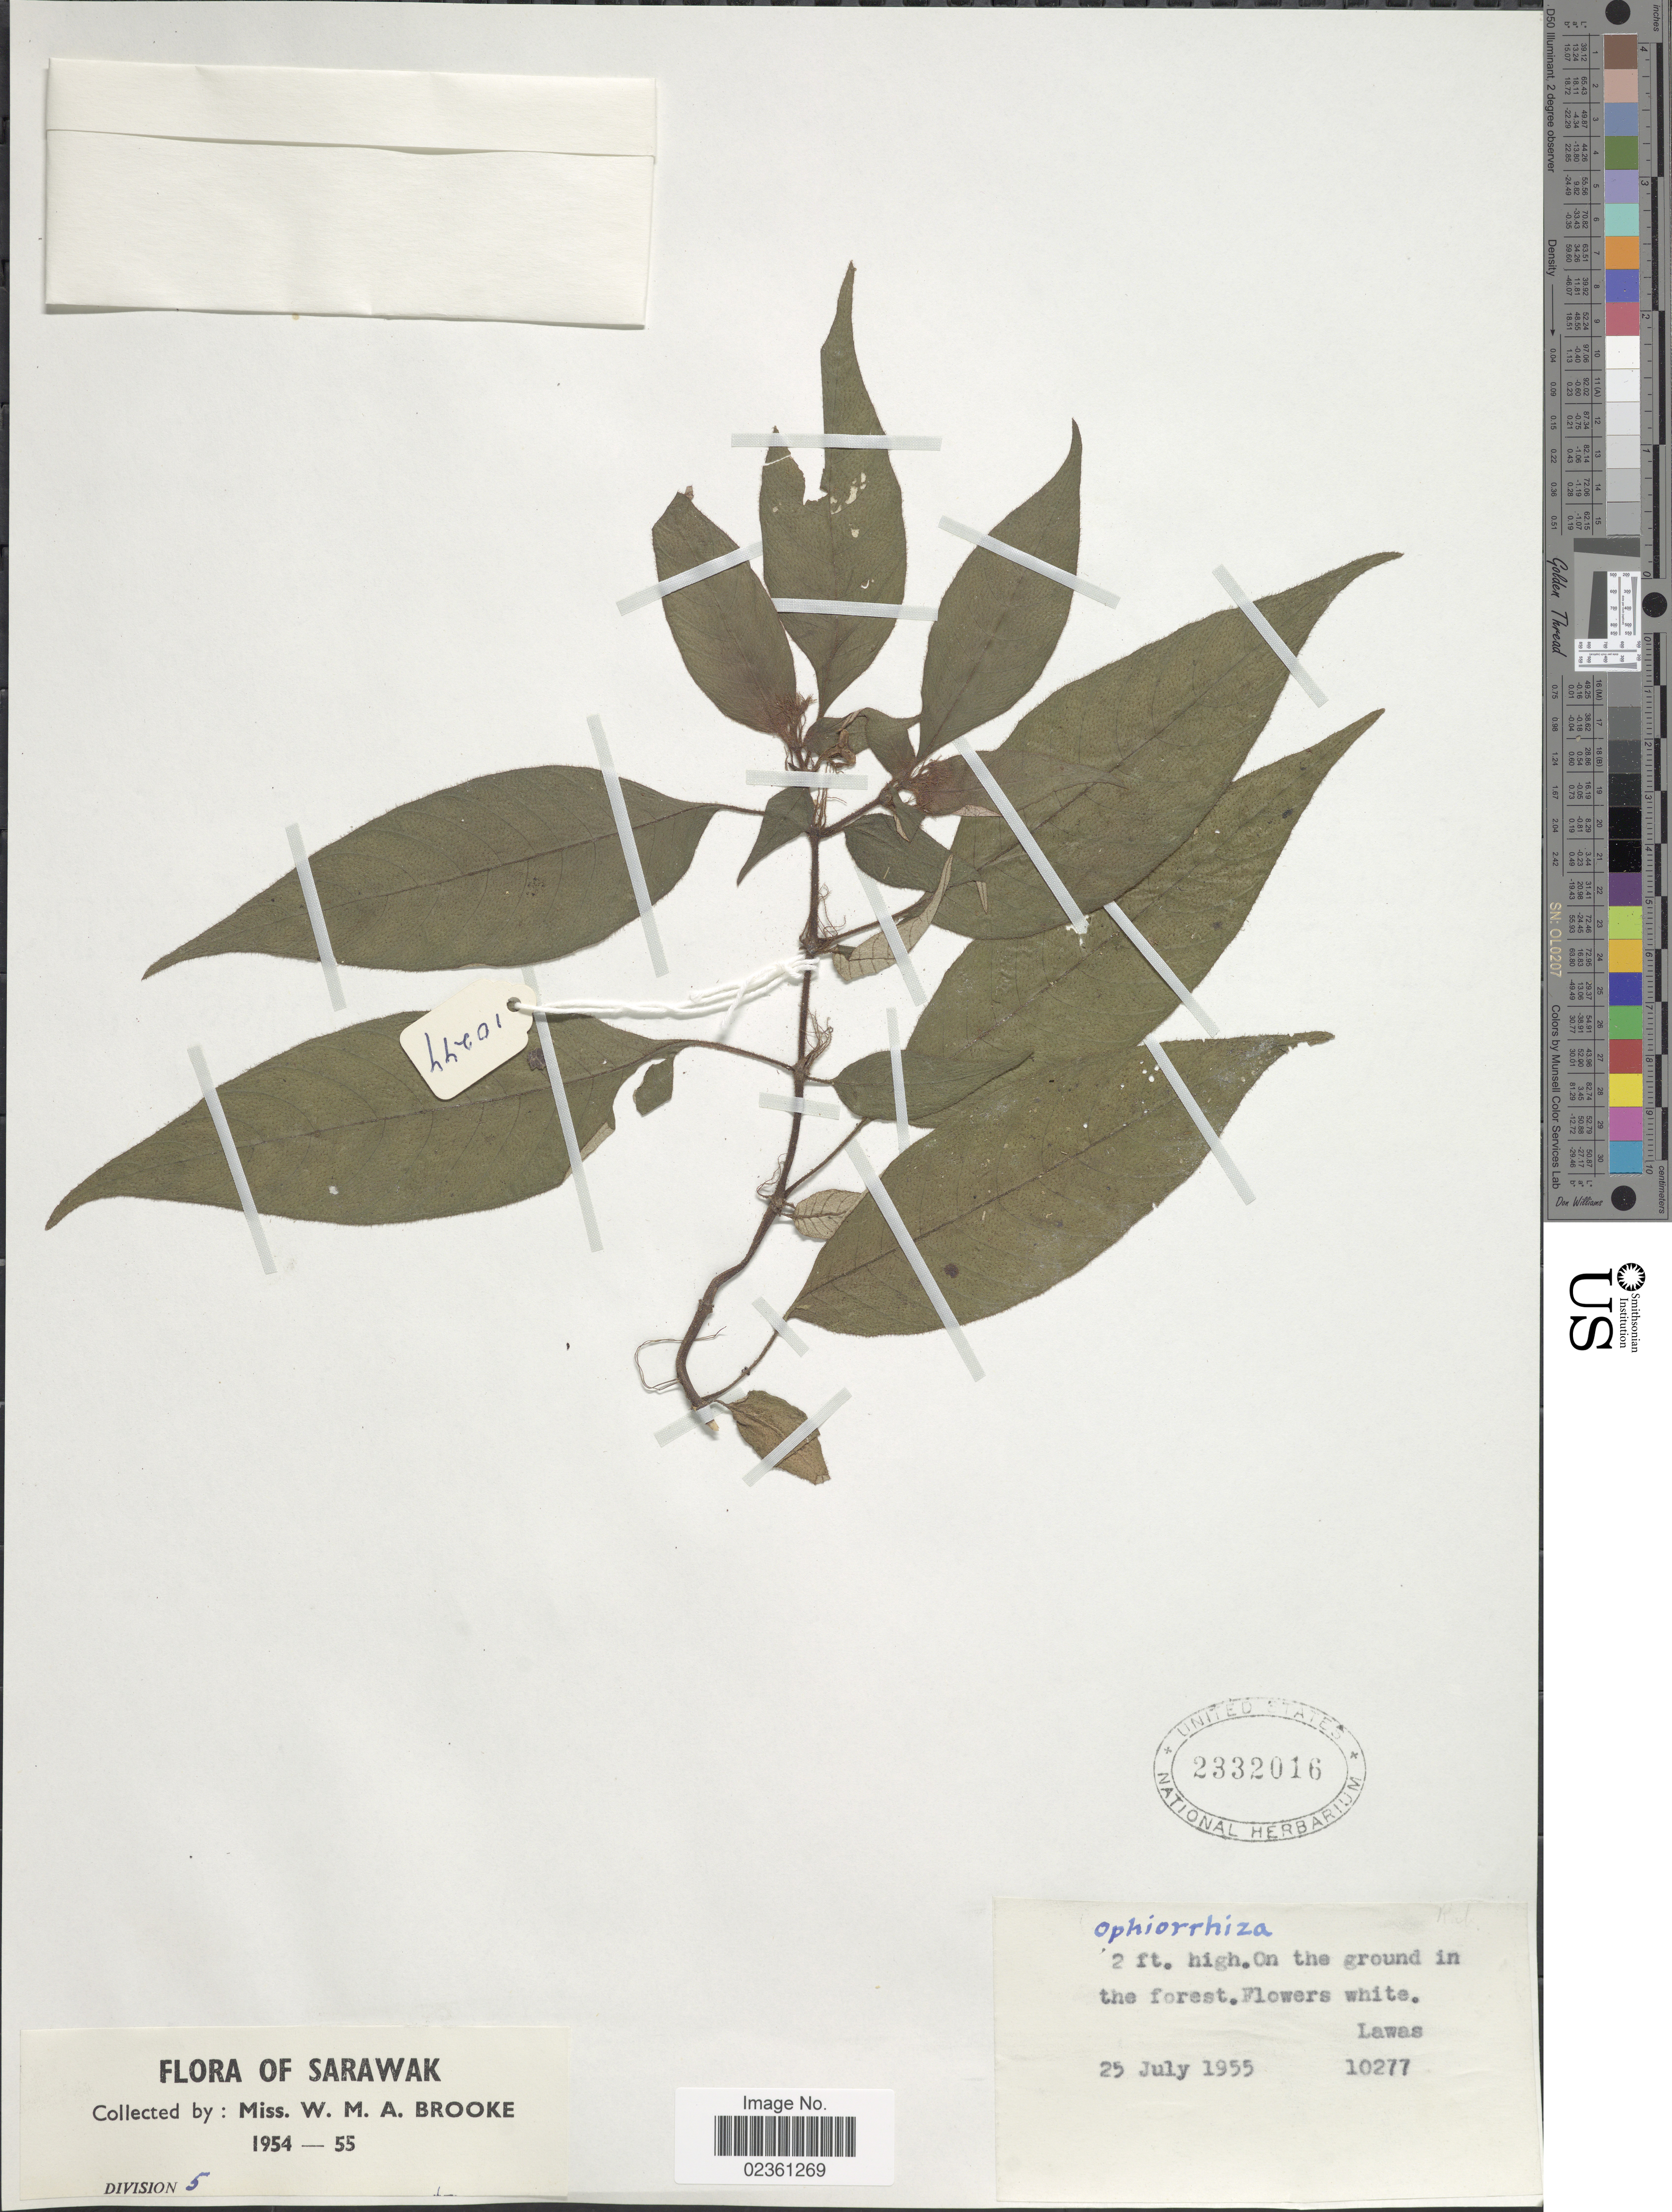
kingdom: Plantae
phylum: Tracheophyta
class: Magnoliopsida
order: Gentianales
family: Rubiaceae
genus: Ophiorrhiza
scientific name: Ophiorrhiza sp.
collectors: W. Brooke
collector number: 10277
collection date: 1955-07-25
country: Malaysia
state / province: Sarawak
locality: On the ground in the forest, Lawas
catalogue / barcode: US 2332016